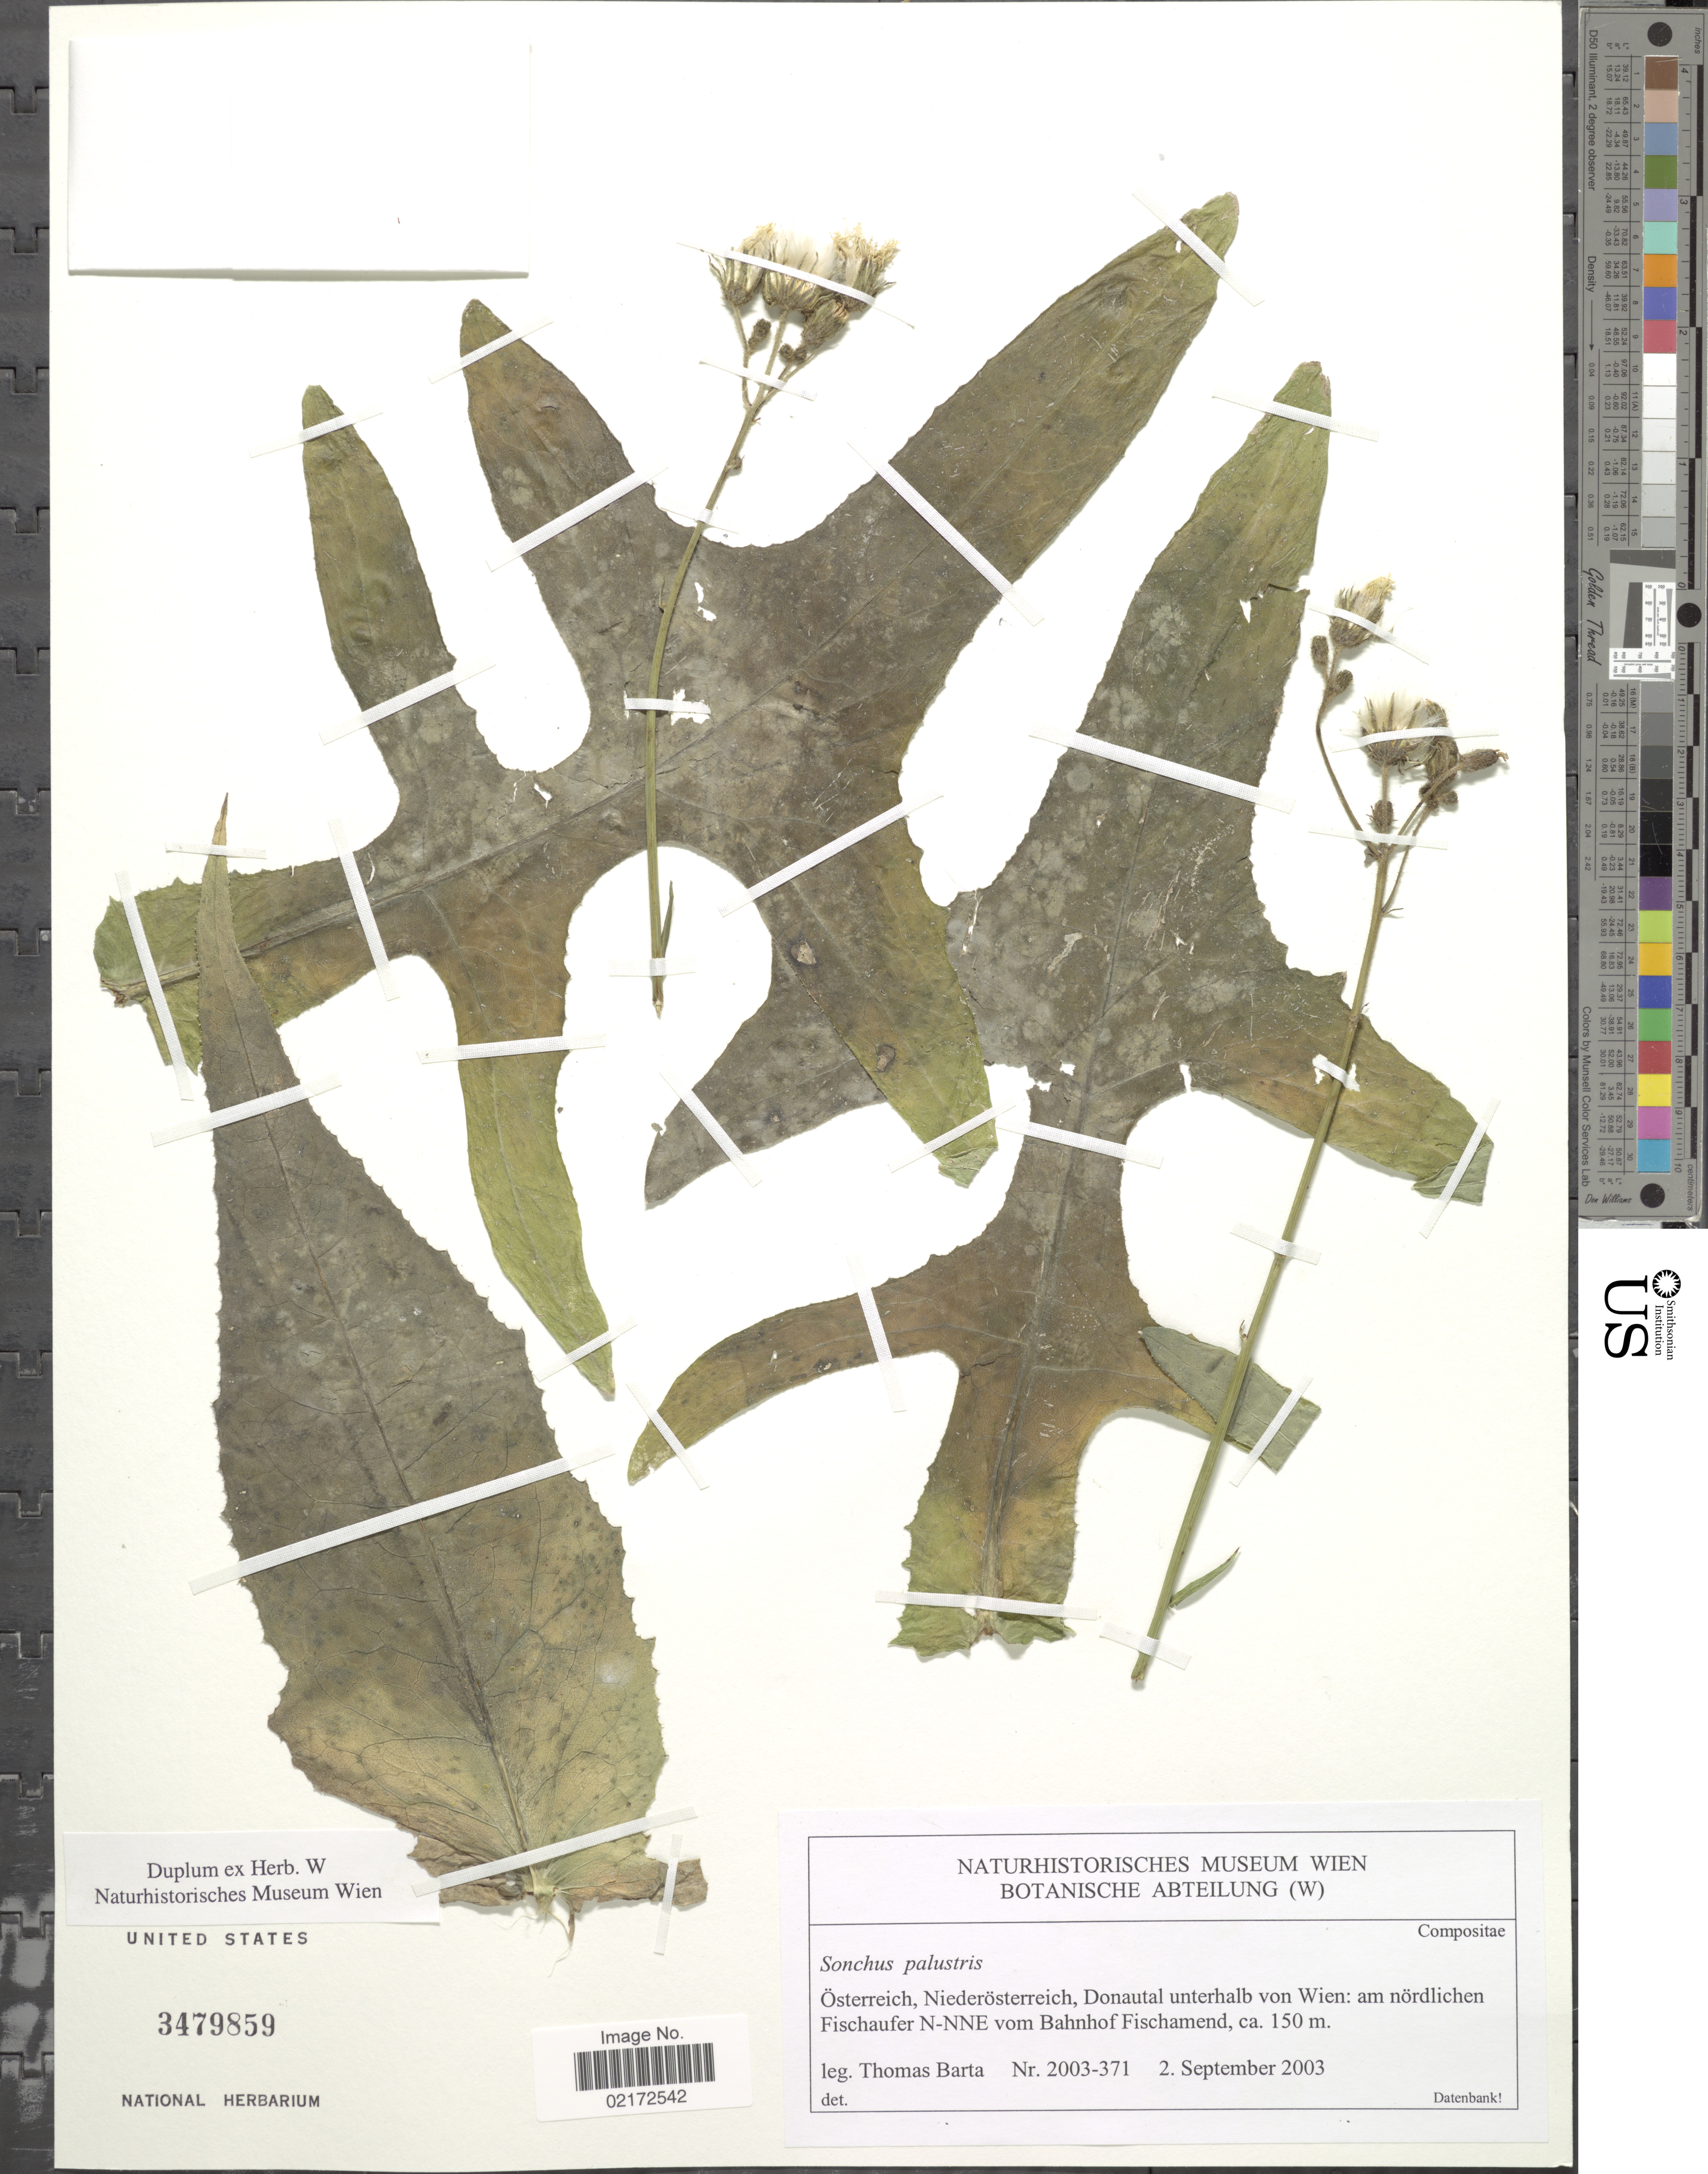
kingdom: Plantae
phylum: Tracheophyta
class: Magnoliopsida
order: Asterales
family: Asteraceae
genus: Sonchus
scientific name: Sonchus palustris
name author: L.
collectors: T. Barta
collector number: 2003-371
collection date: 2003-09-02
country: Austria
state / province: Niederosterreich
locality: Österreich, Niederösterreich, Donautal unterhalb von Wien: am nördlichen Fischaufer N-NNE vom Bahnhof Fischamend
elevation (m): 150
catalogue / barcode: US 3479859